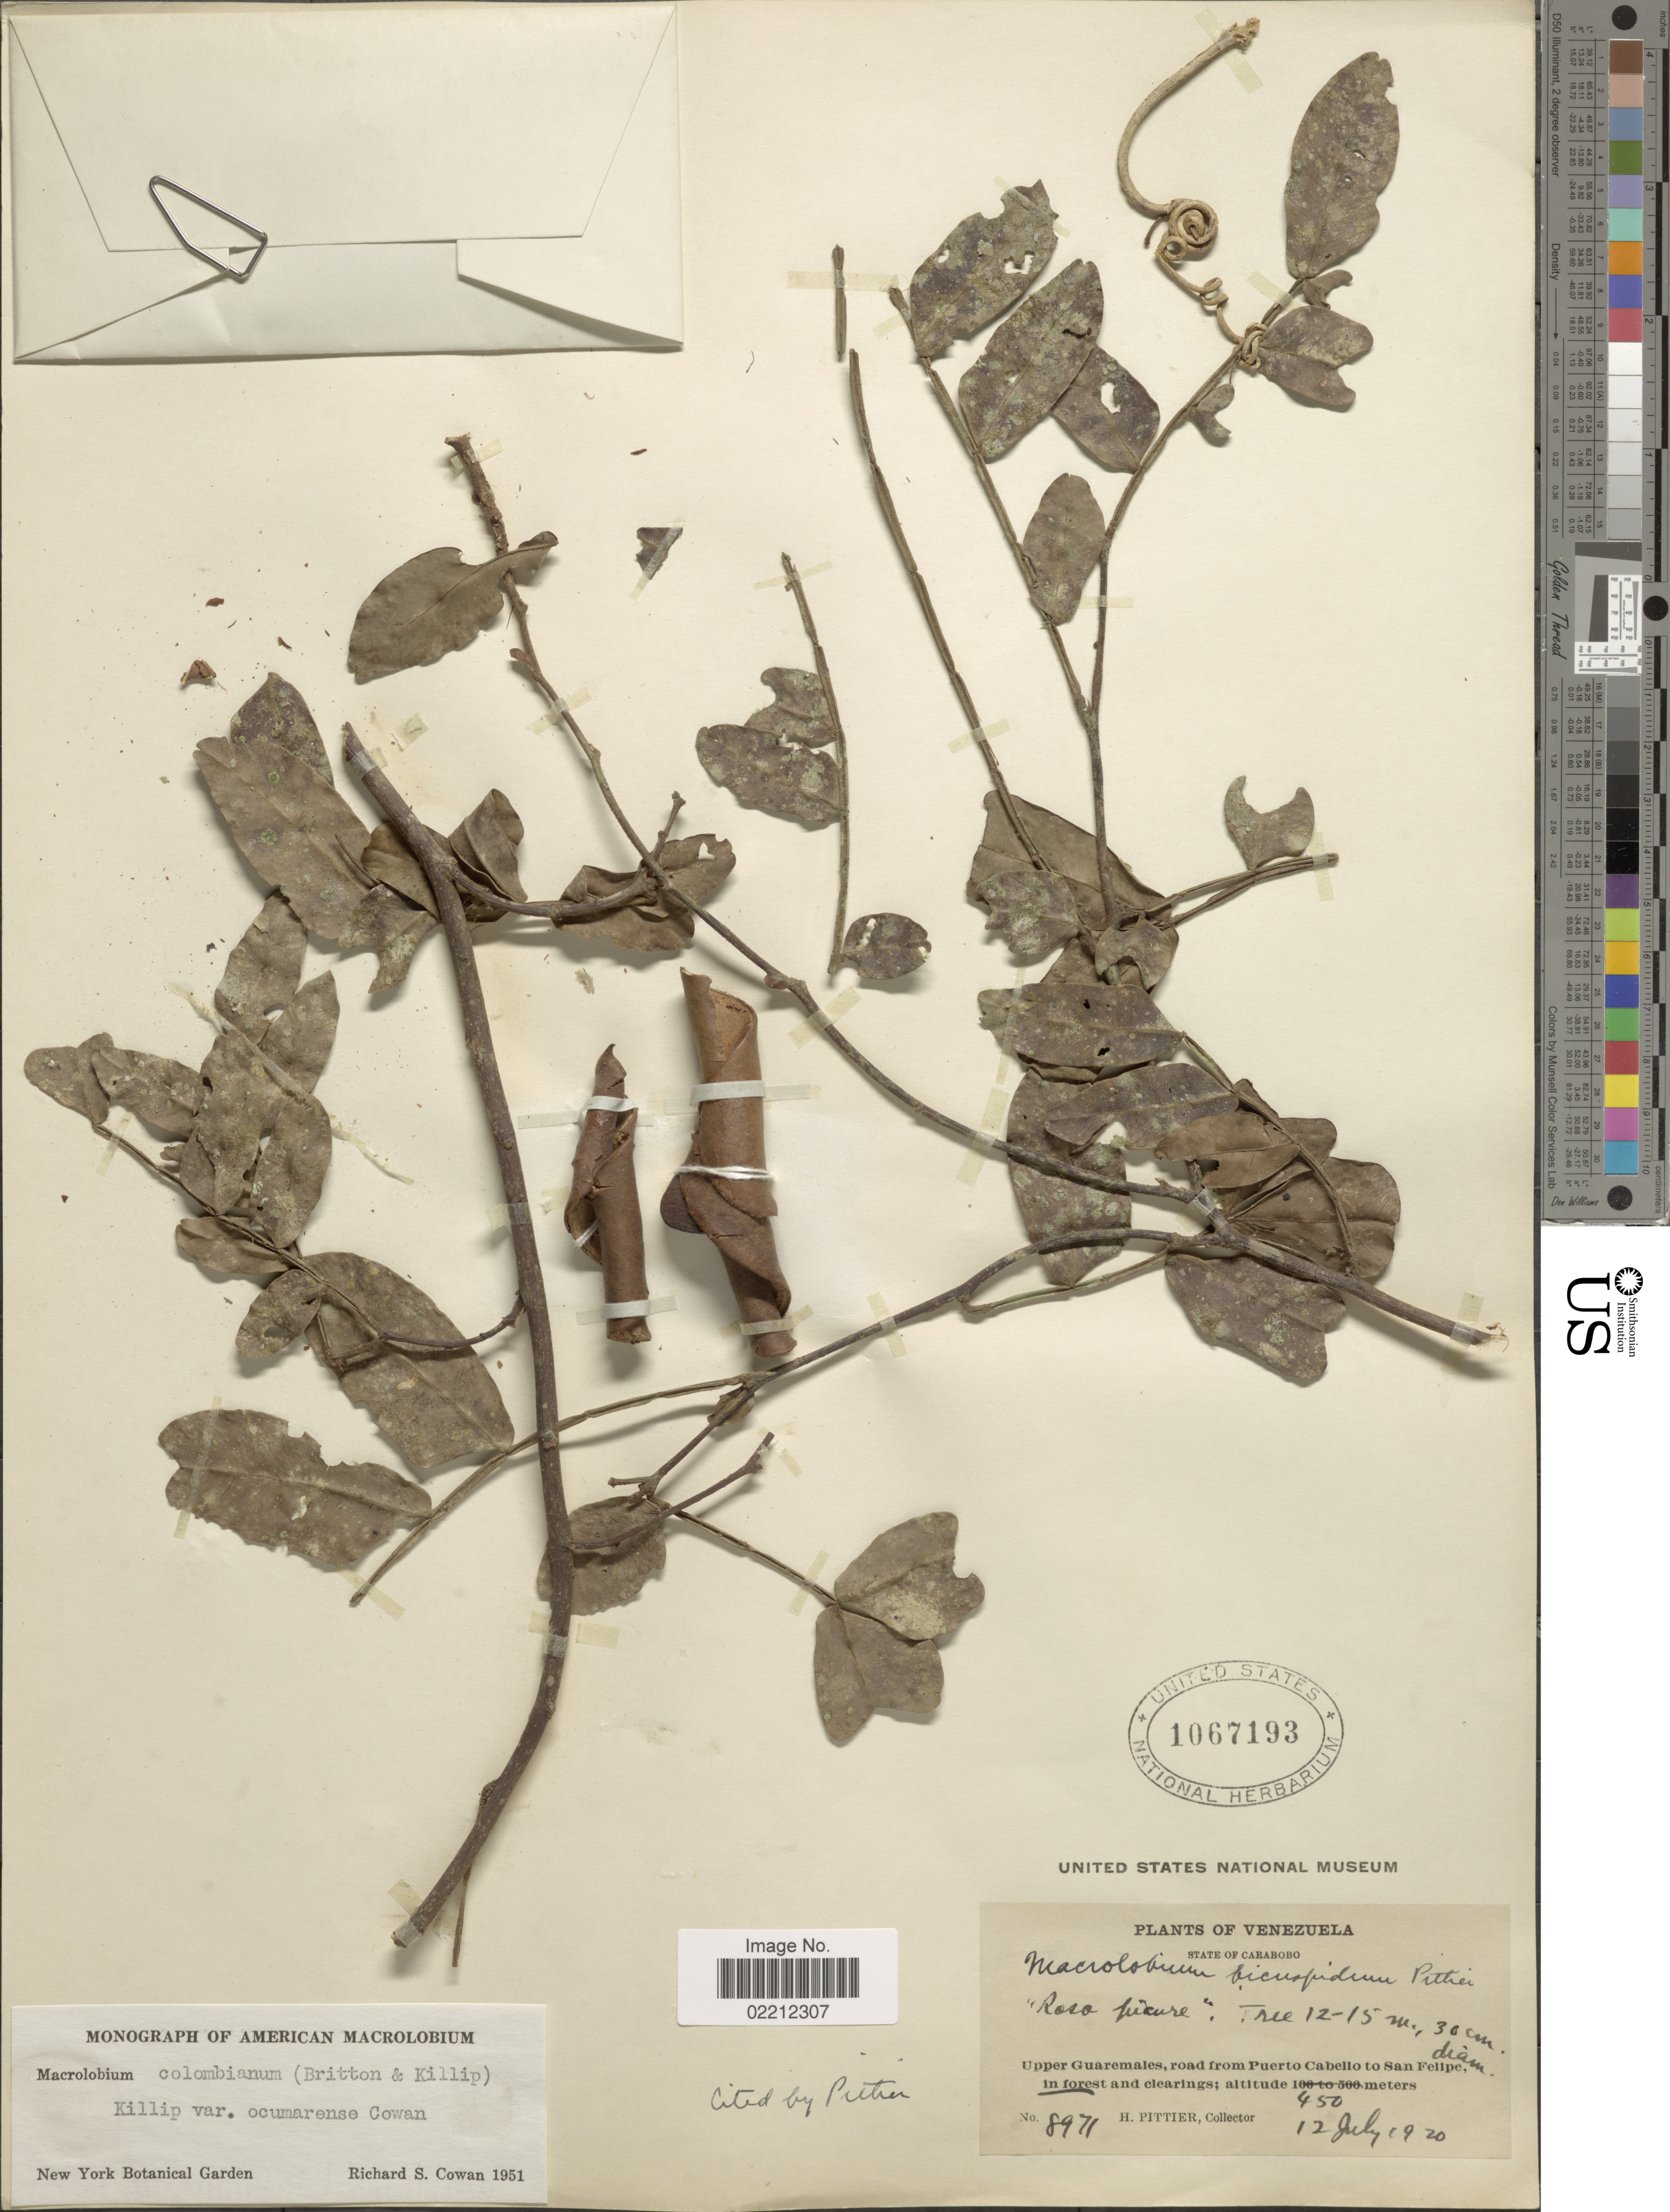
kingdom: Plantae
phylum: Tracheophyta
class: Magnoliopsida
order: Fabales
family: Fabaceae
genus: Macrolobium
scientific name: Macrolobium colombianum var. ocumarense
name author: R.S. Cowan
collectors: H. F. Pittier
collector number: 8971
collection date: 1920-07-12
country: Venezuela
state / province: Carabobo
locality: Upper Guaremales, road from Puerto Cabello to San Felipe.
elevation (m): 450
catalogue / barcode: US 1067193